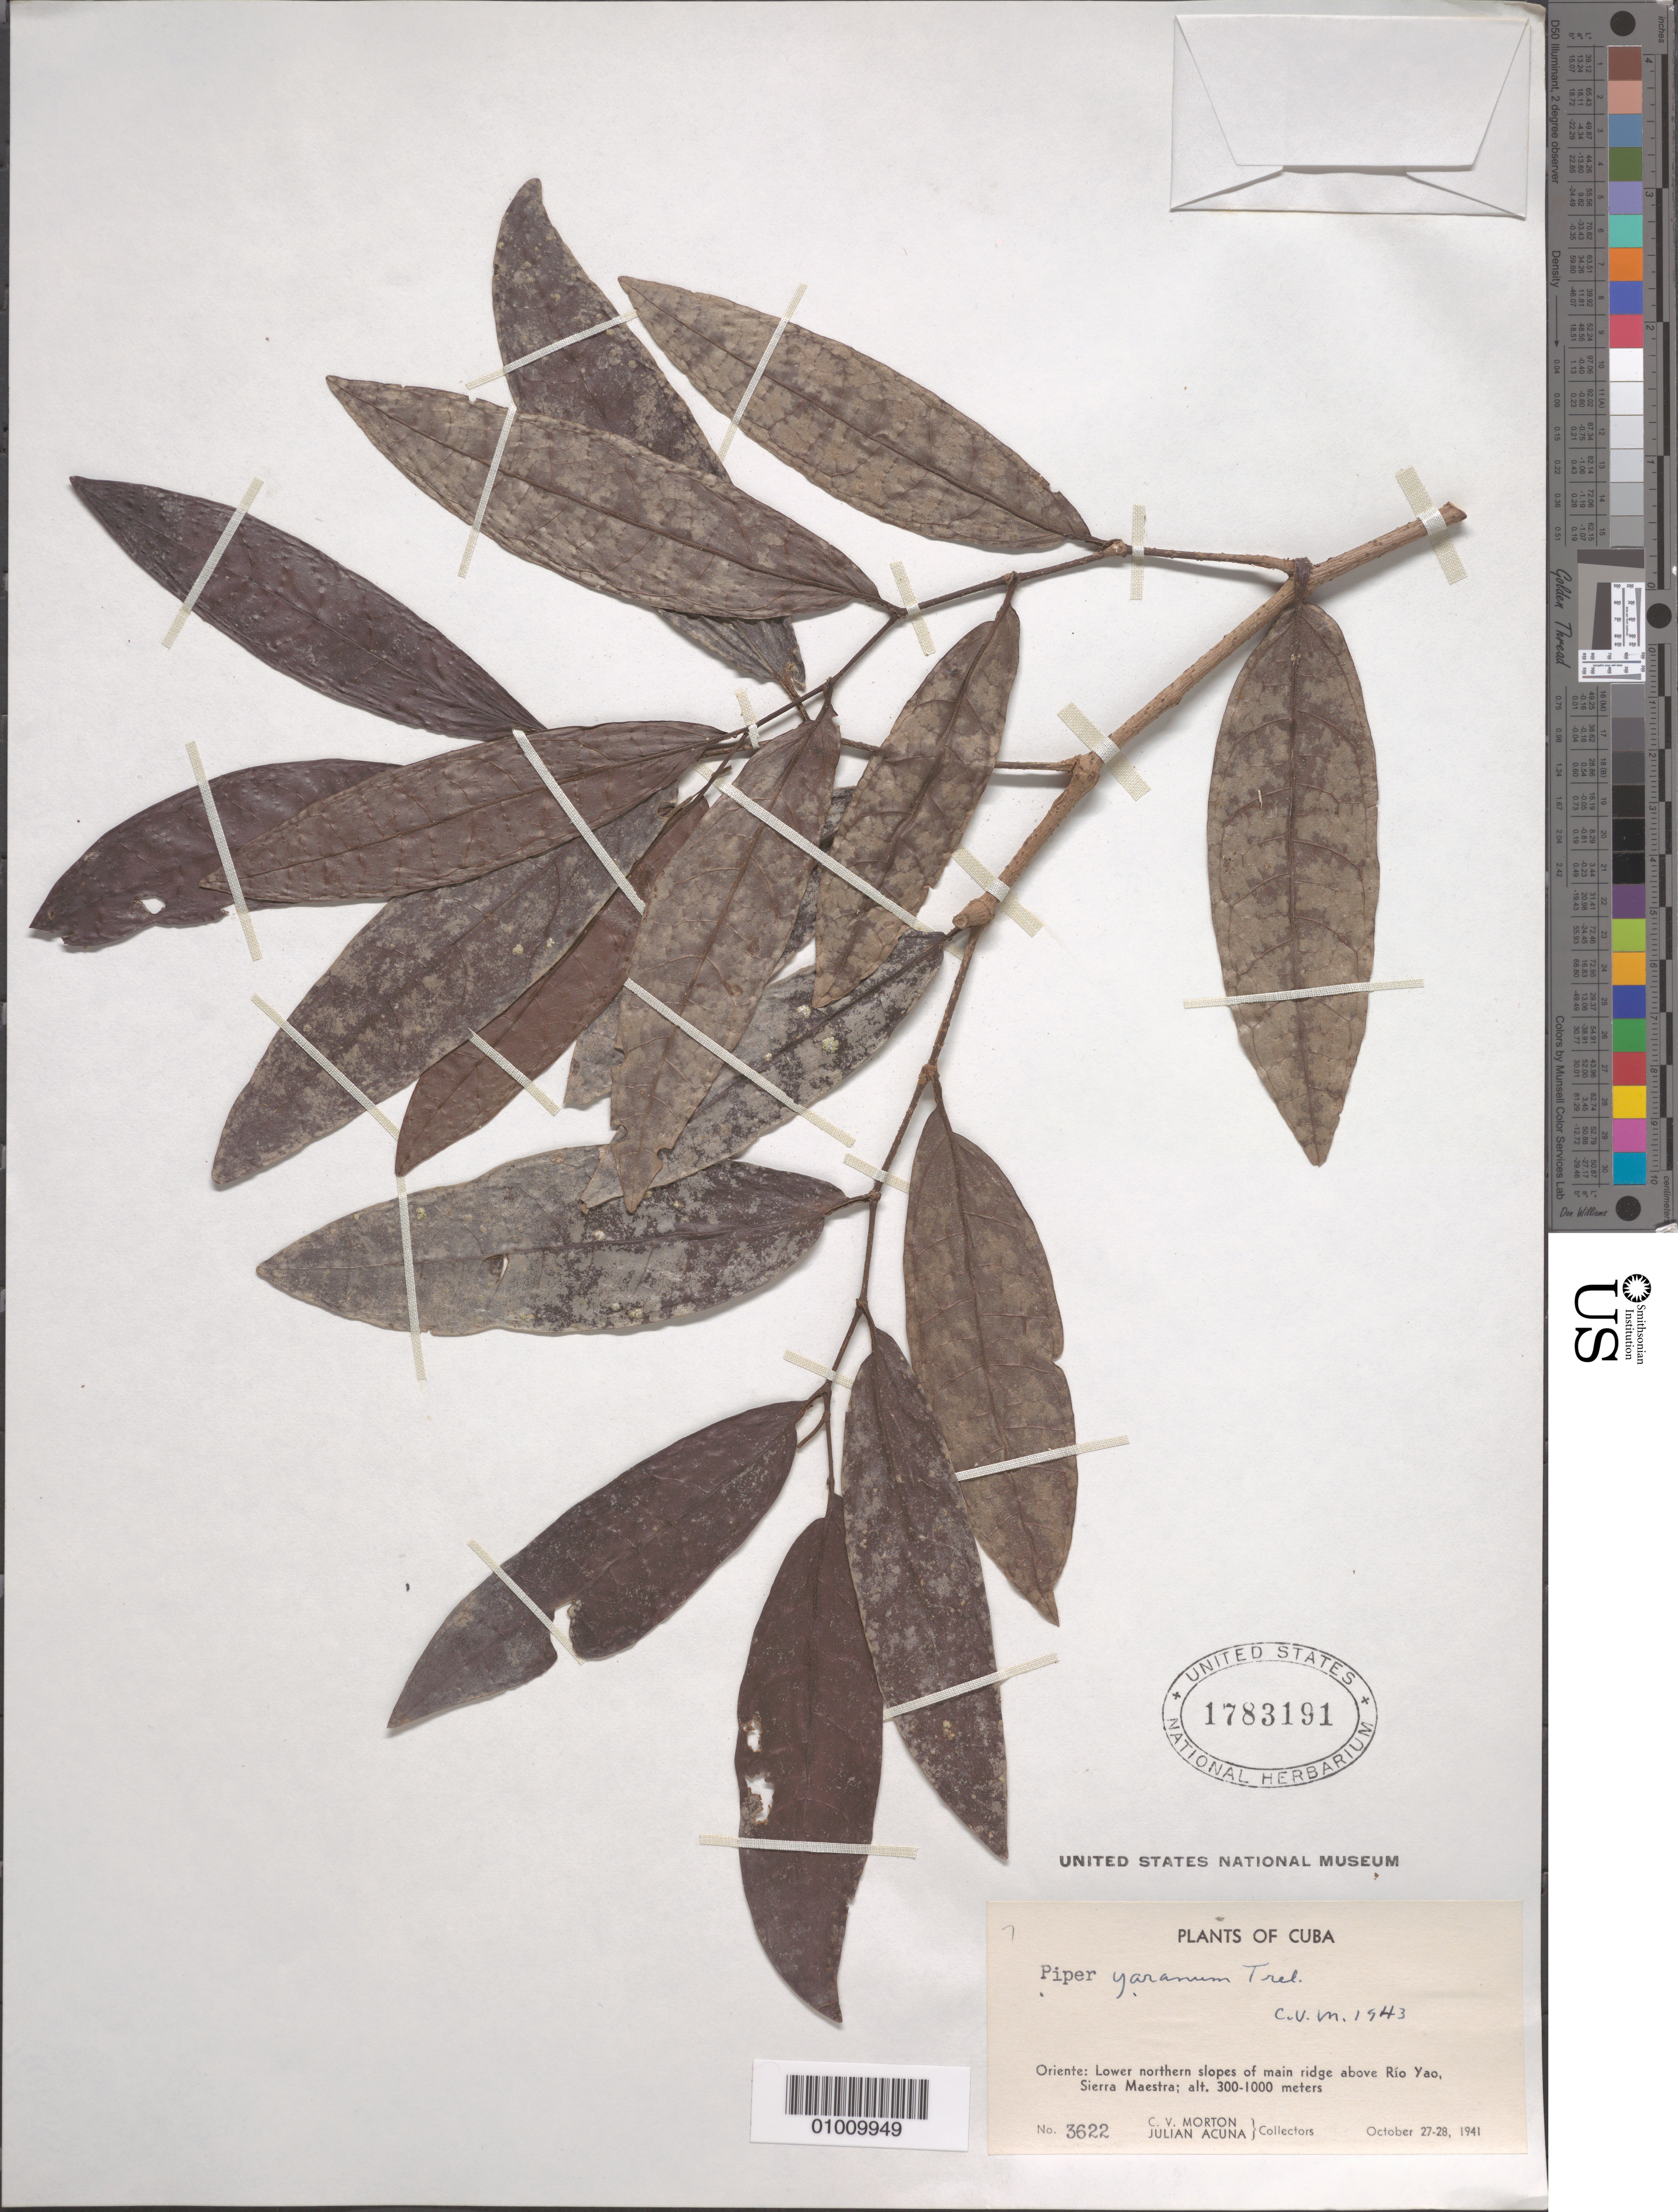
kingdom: Plantae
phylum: Tracheophyta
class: Magnoliopsida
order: Piperales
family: Piperaceae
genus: Piper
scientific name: Piper yaranum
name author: Trel.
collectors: C. V. Morton & J. Acuña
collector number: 3622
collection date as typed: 27 Oct 1941 to 28 Oct 1941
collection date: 1941-10-27/1941-10-28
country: Cuba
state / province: Oriente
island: Cuba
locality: Lower Northern slopes of main ridge above Rio Yao, Sierra Maeatra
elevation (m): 300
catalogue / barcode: US 1783191